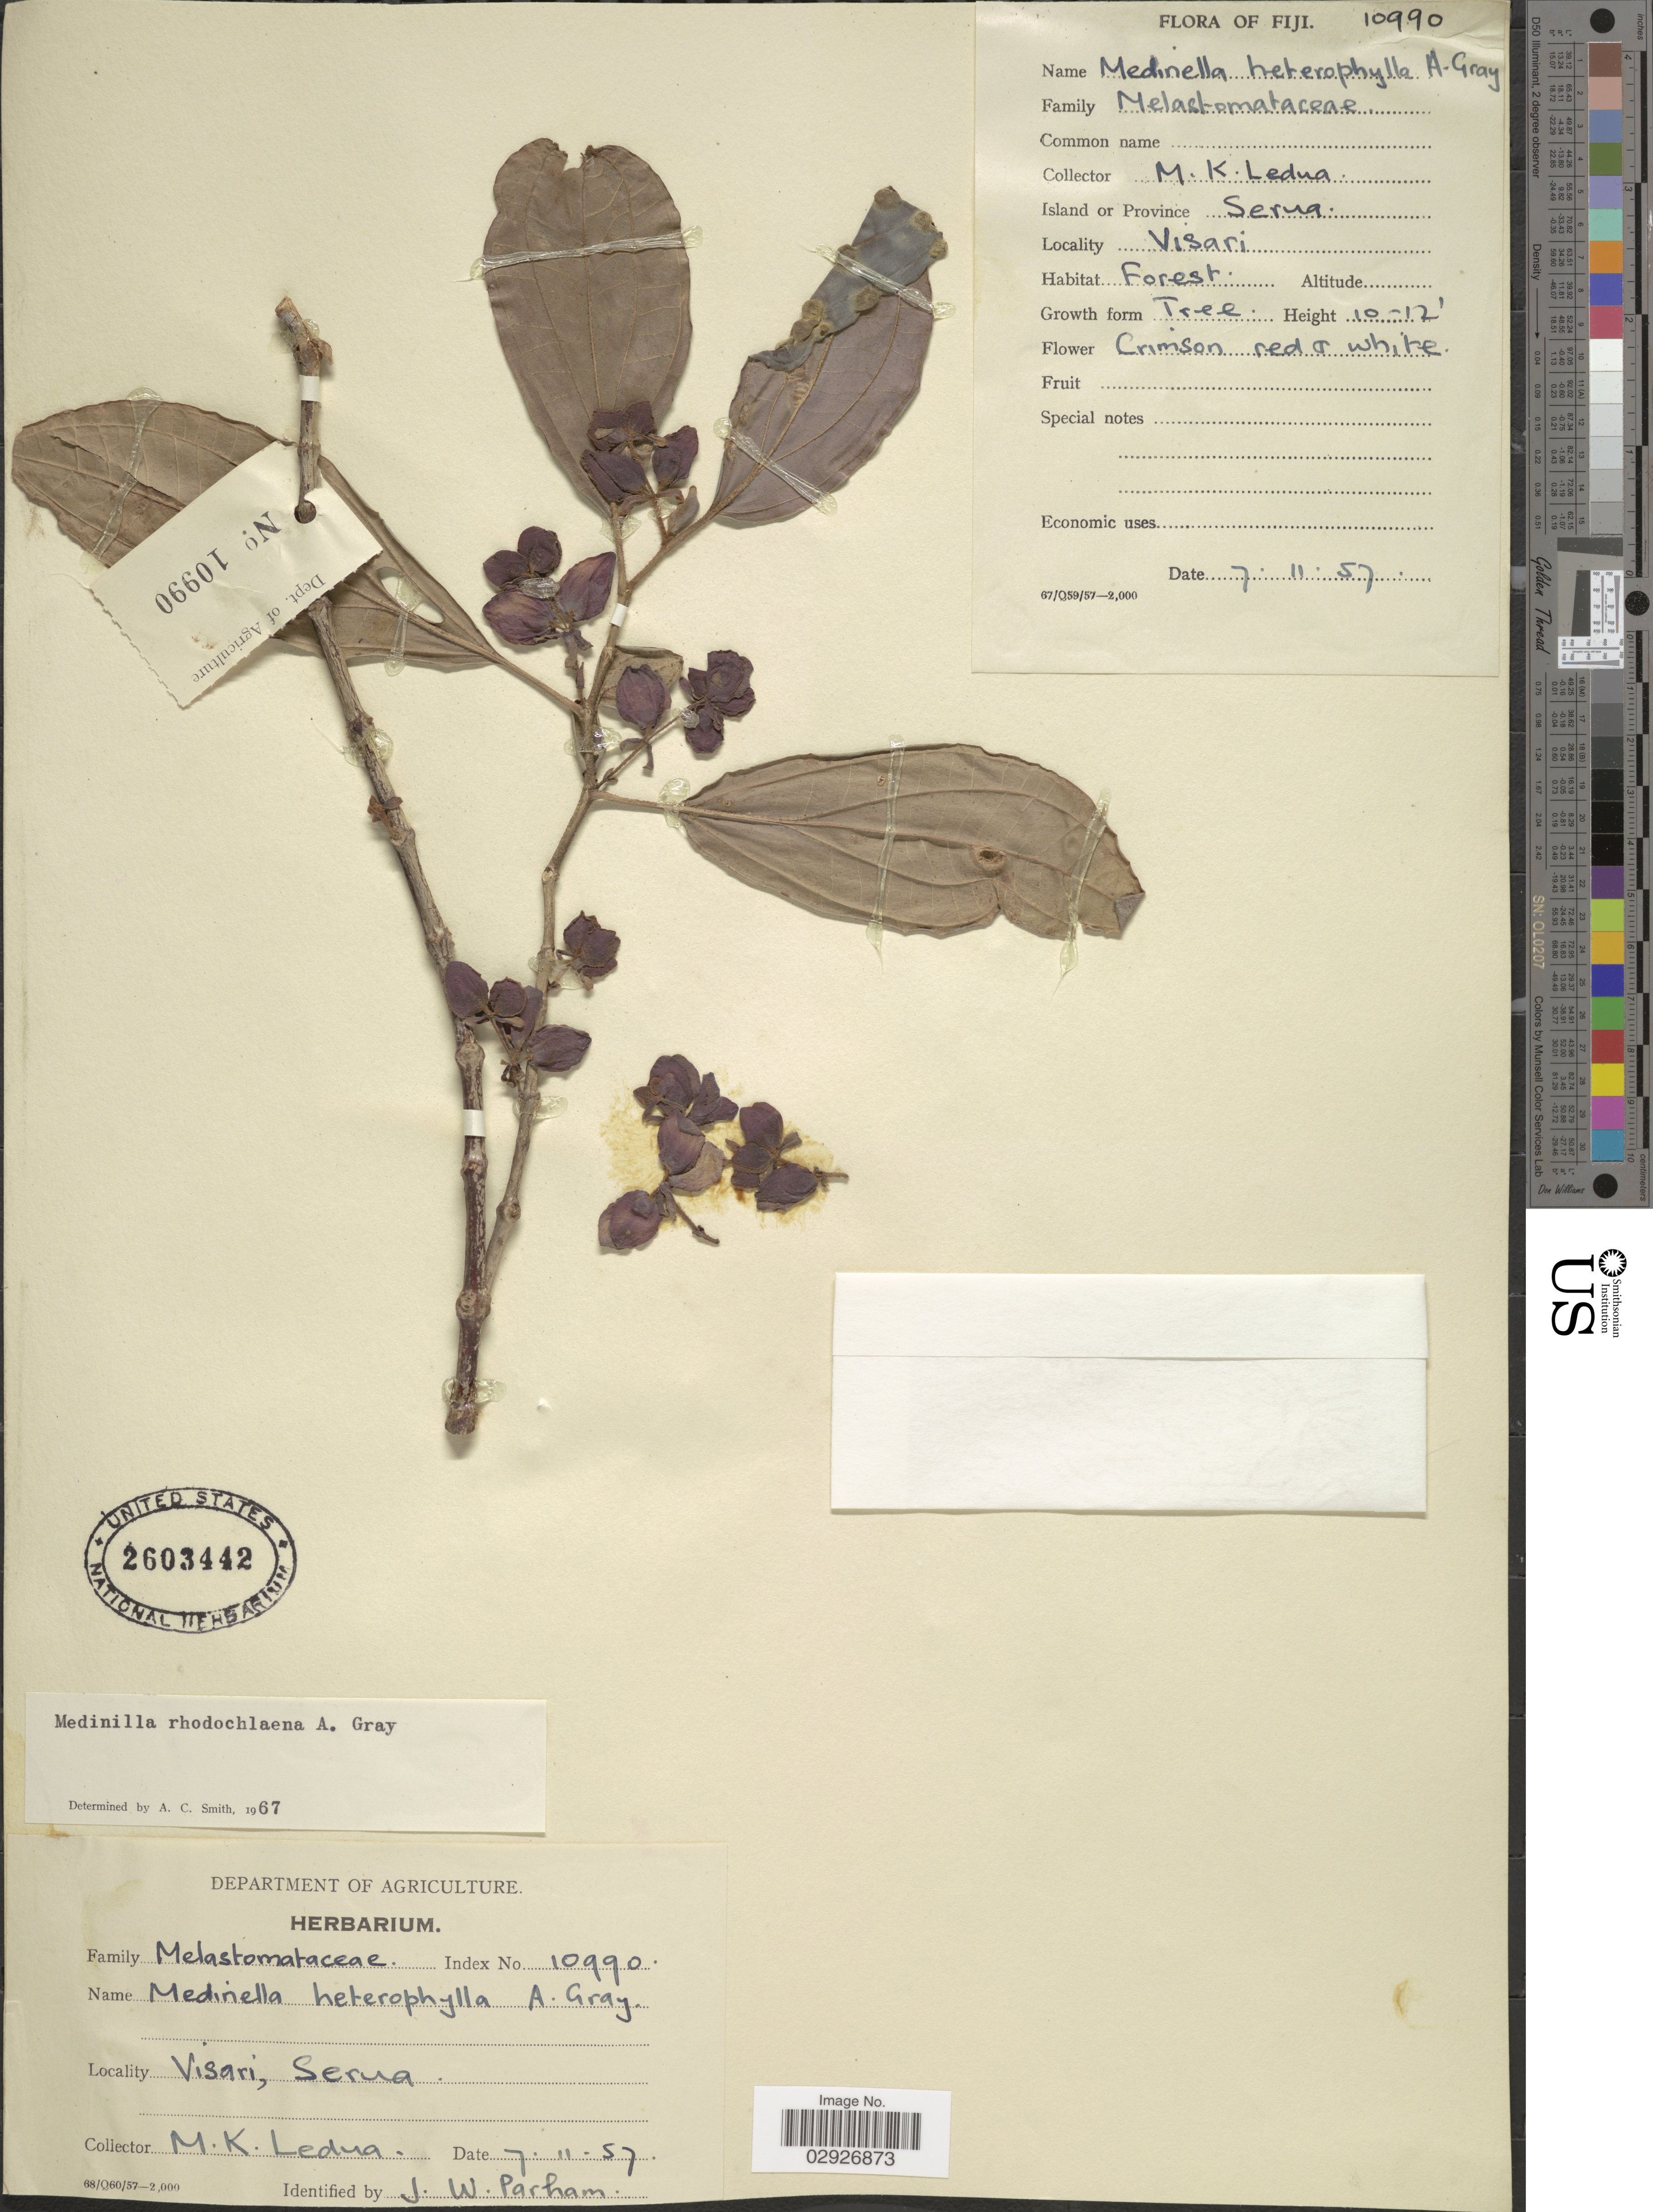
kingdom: Plantae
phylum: Tracheophyta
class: Magnoliopsida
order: Myrtales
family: Melastomataceae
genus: Medinilla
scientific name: Medinilla rhodochlaena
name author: A. Gray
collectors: M.K. Ledua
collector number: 10990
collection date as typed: Transcribed d/m/y: 7/11/57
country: Fiji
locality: Island or Province Serua. Visari.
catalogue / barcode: US 2603442